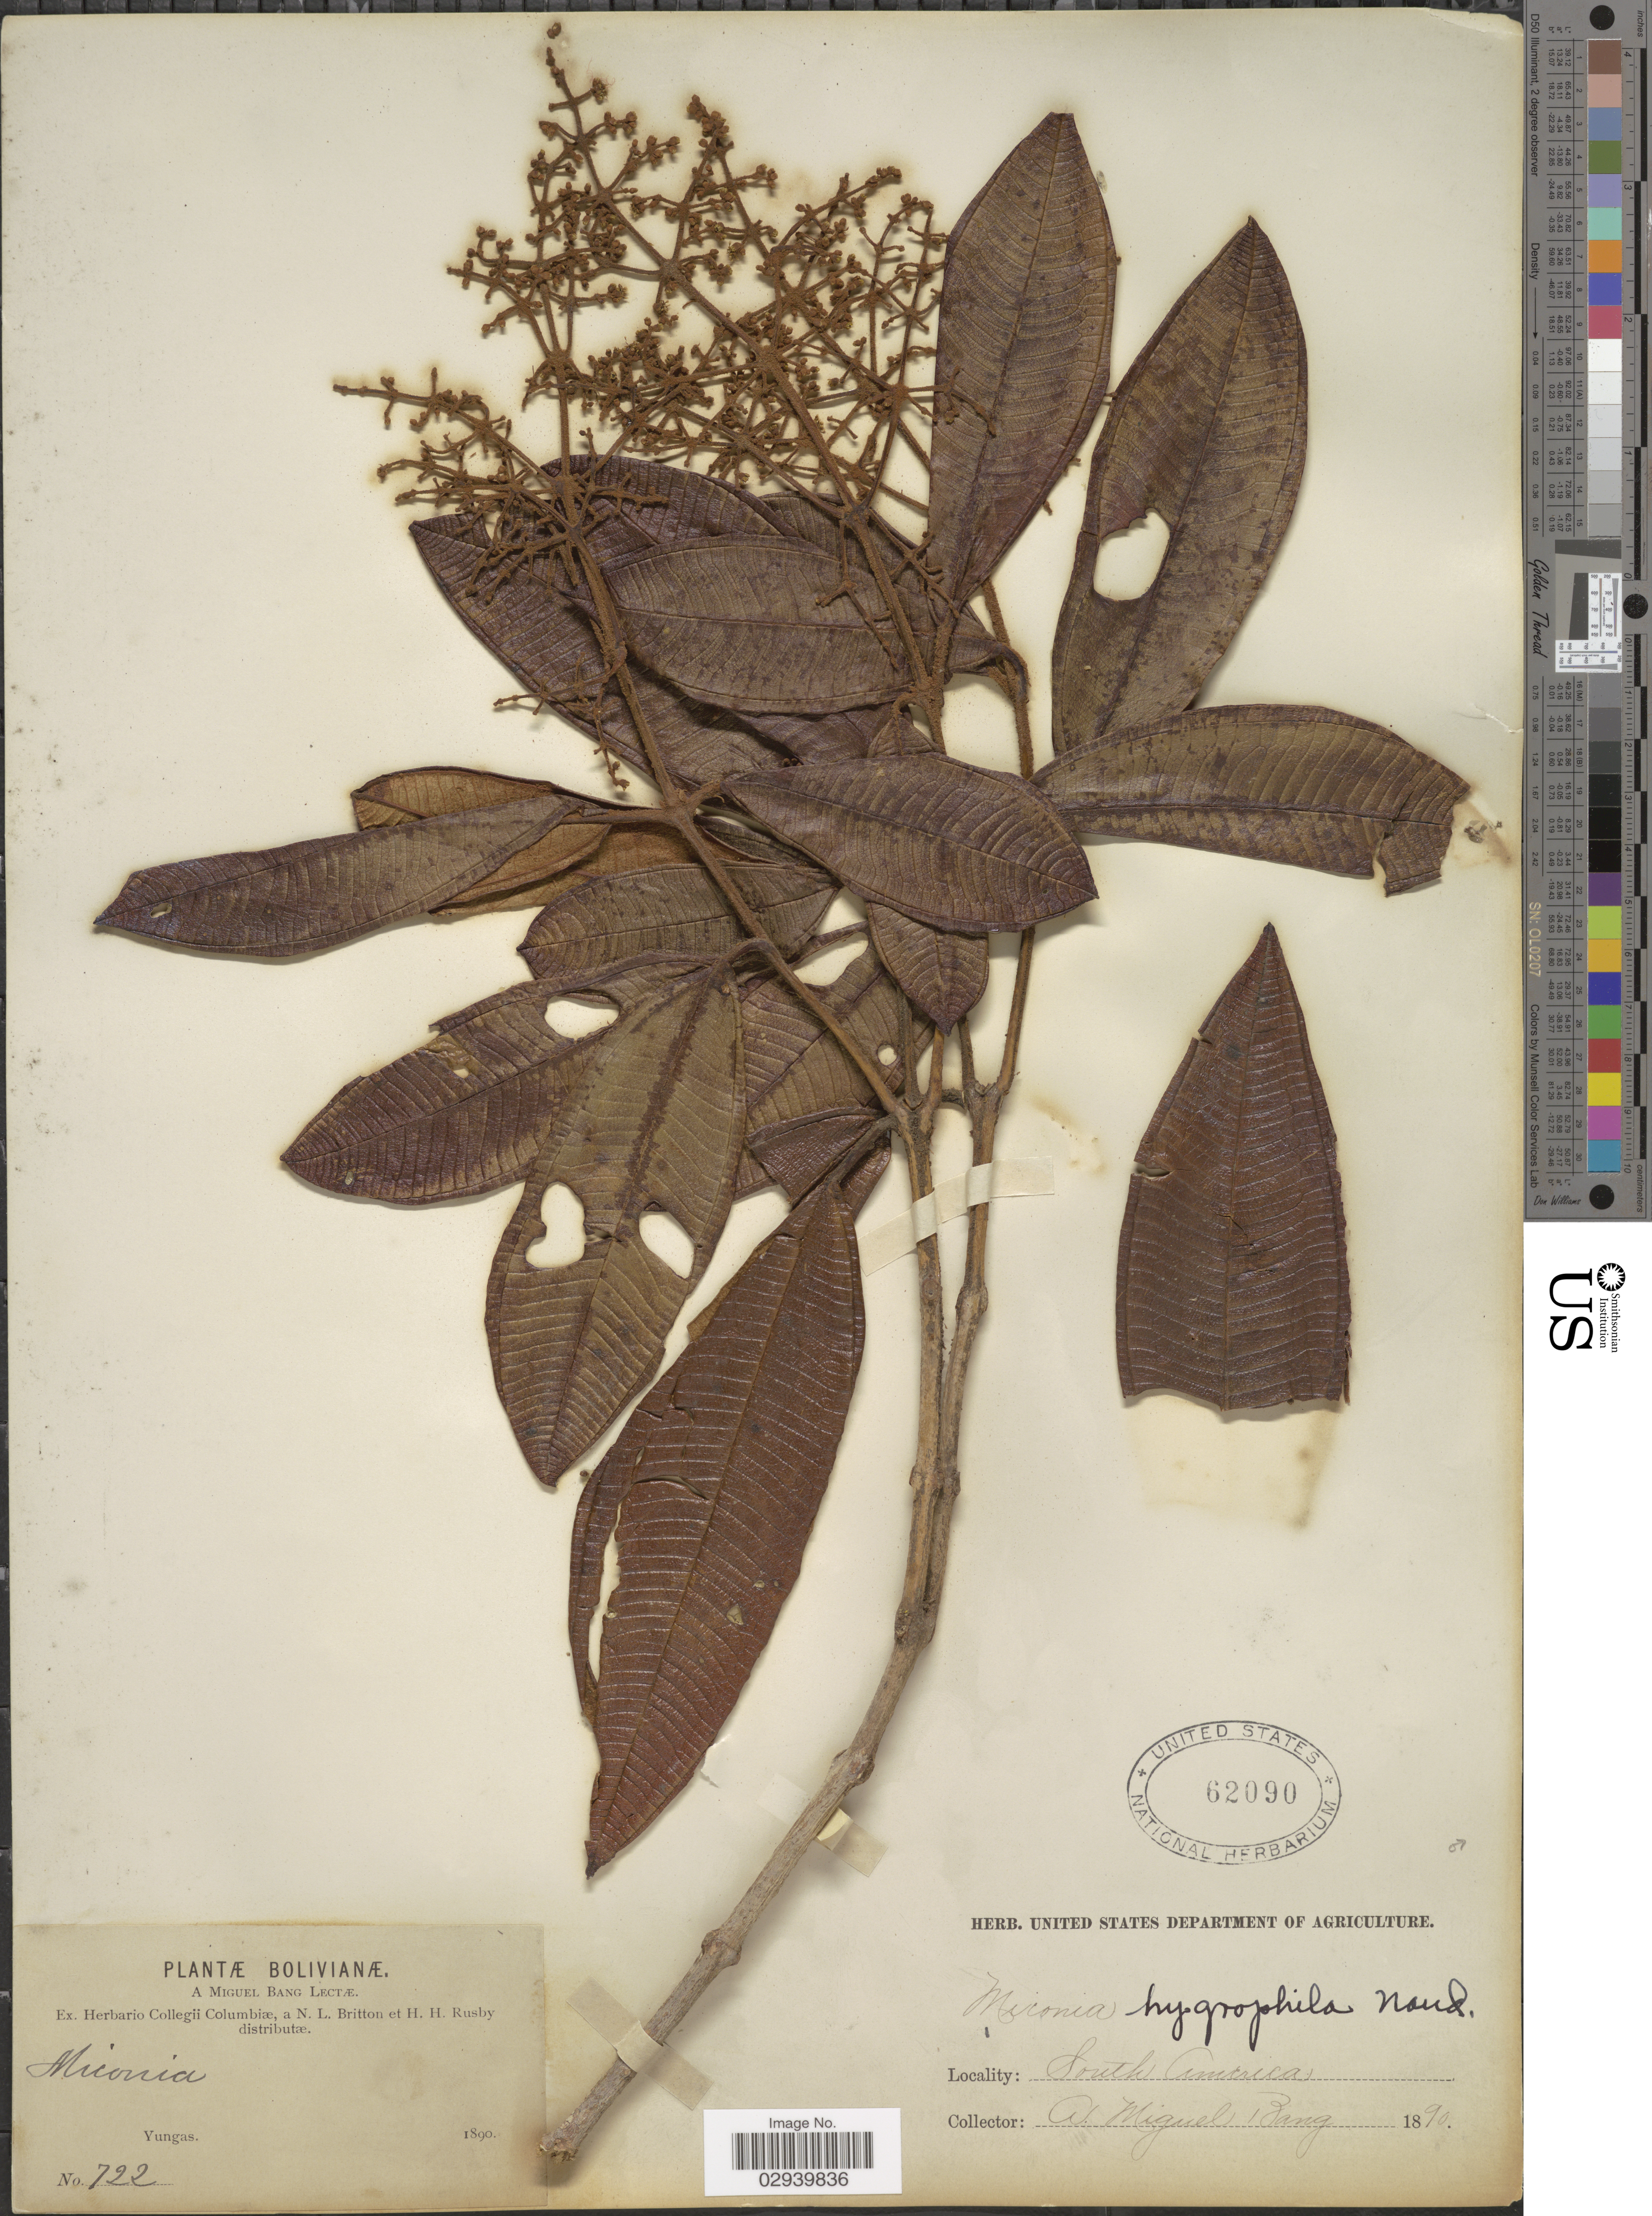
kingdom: Plantae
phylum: Tracheophyta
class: Magnoliopsida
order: Myrtales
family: Melastomataceae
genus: Miconia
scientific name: Miconia hygrophila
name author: Naudin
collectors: M. Bang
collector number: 722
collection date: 1890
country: Bolivia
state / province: La Paz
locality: Yungas.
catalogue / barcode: US 62090